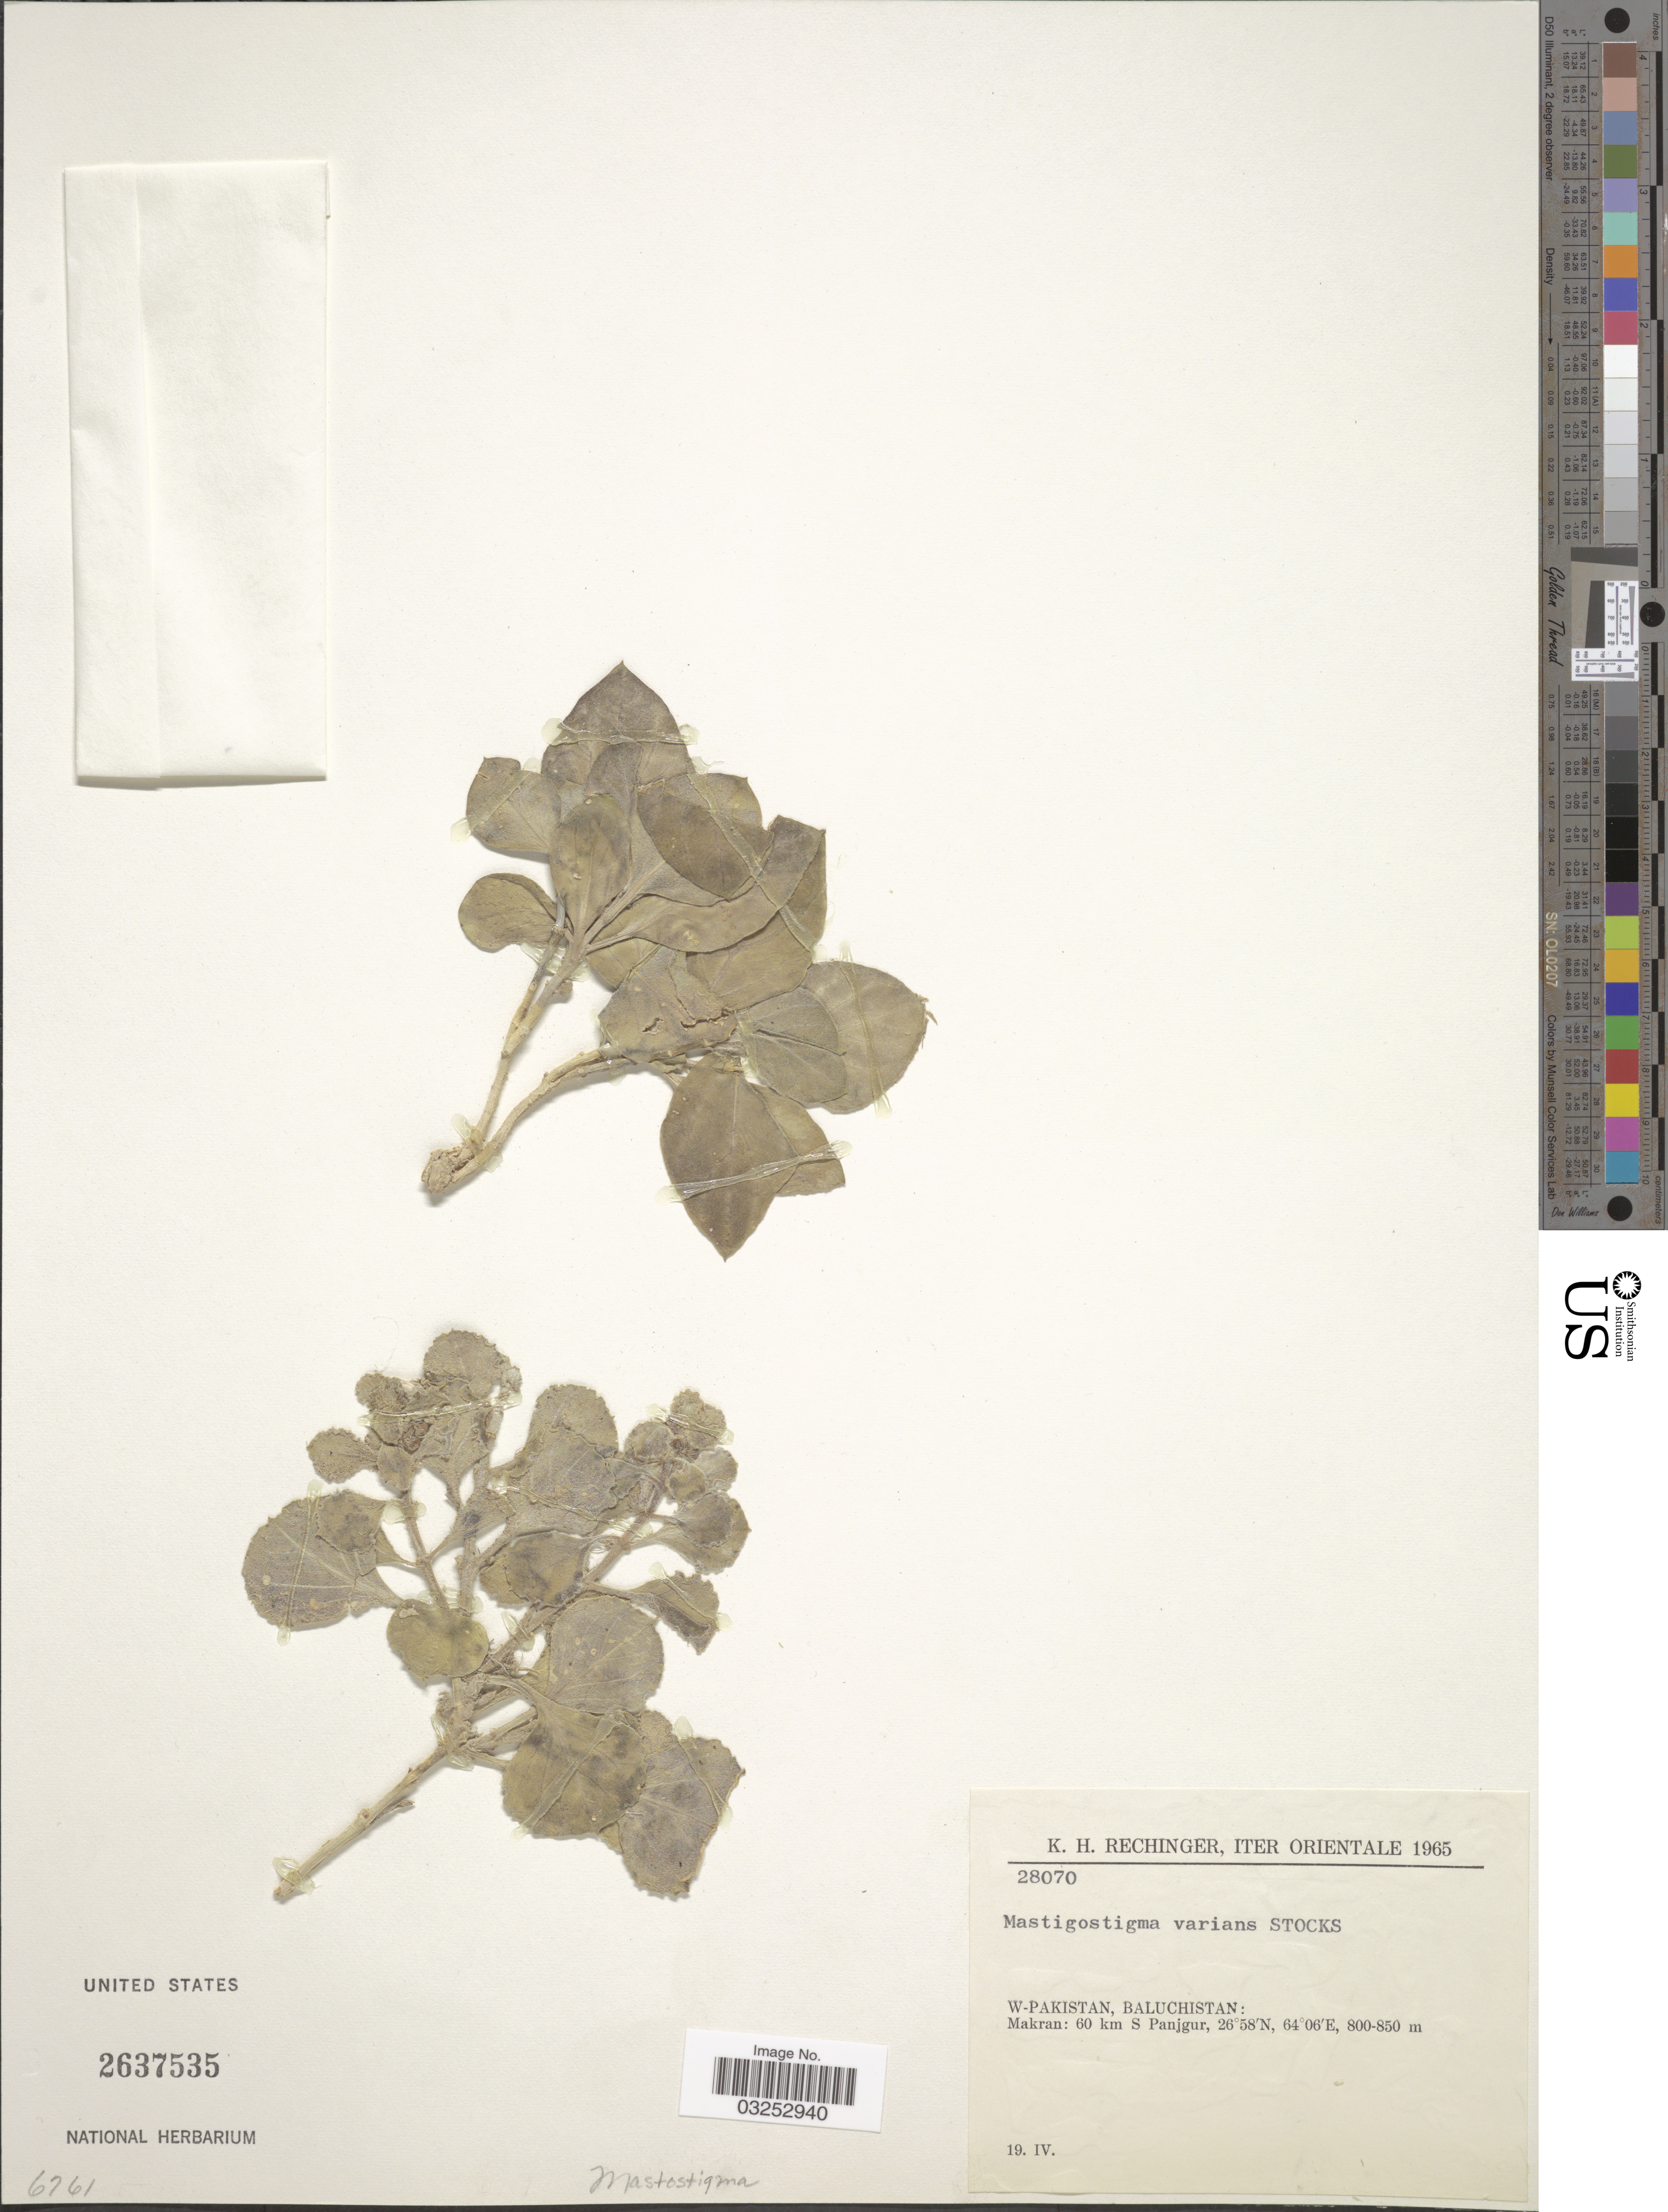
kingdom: Plantae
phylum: Tracheophyta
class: Magnoliopsida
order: Gentianales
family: Apocynaceae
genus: Glossonema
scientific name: Glossonema varians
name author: (Stocks) Benth. ex Hook. f.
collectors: K. H. Rechinger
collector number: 28070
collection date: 1965-04-19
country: Pakistan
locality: W-Pakistan, Baluchistan: Makran: 60 km S Panjgur.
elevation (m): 800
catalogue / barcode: US 2637535